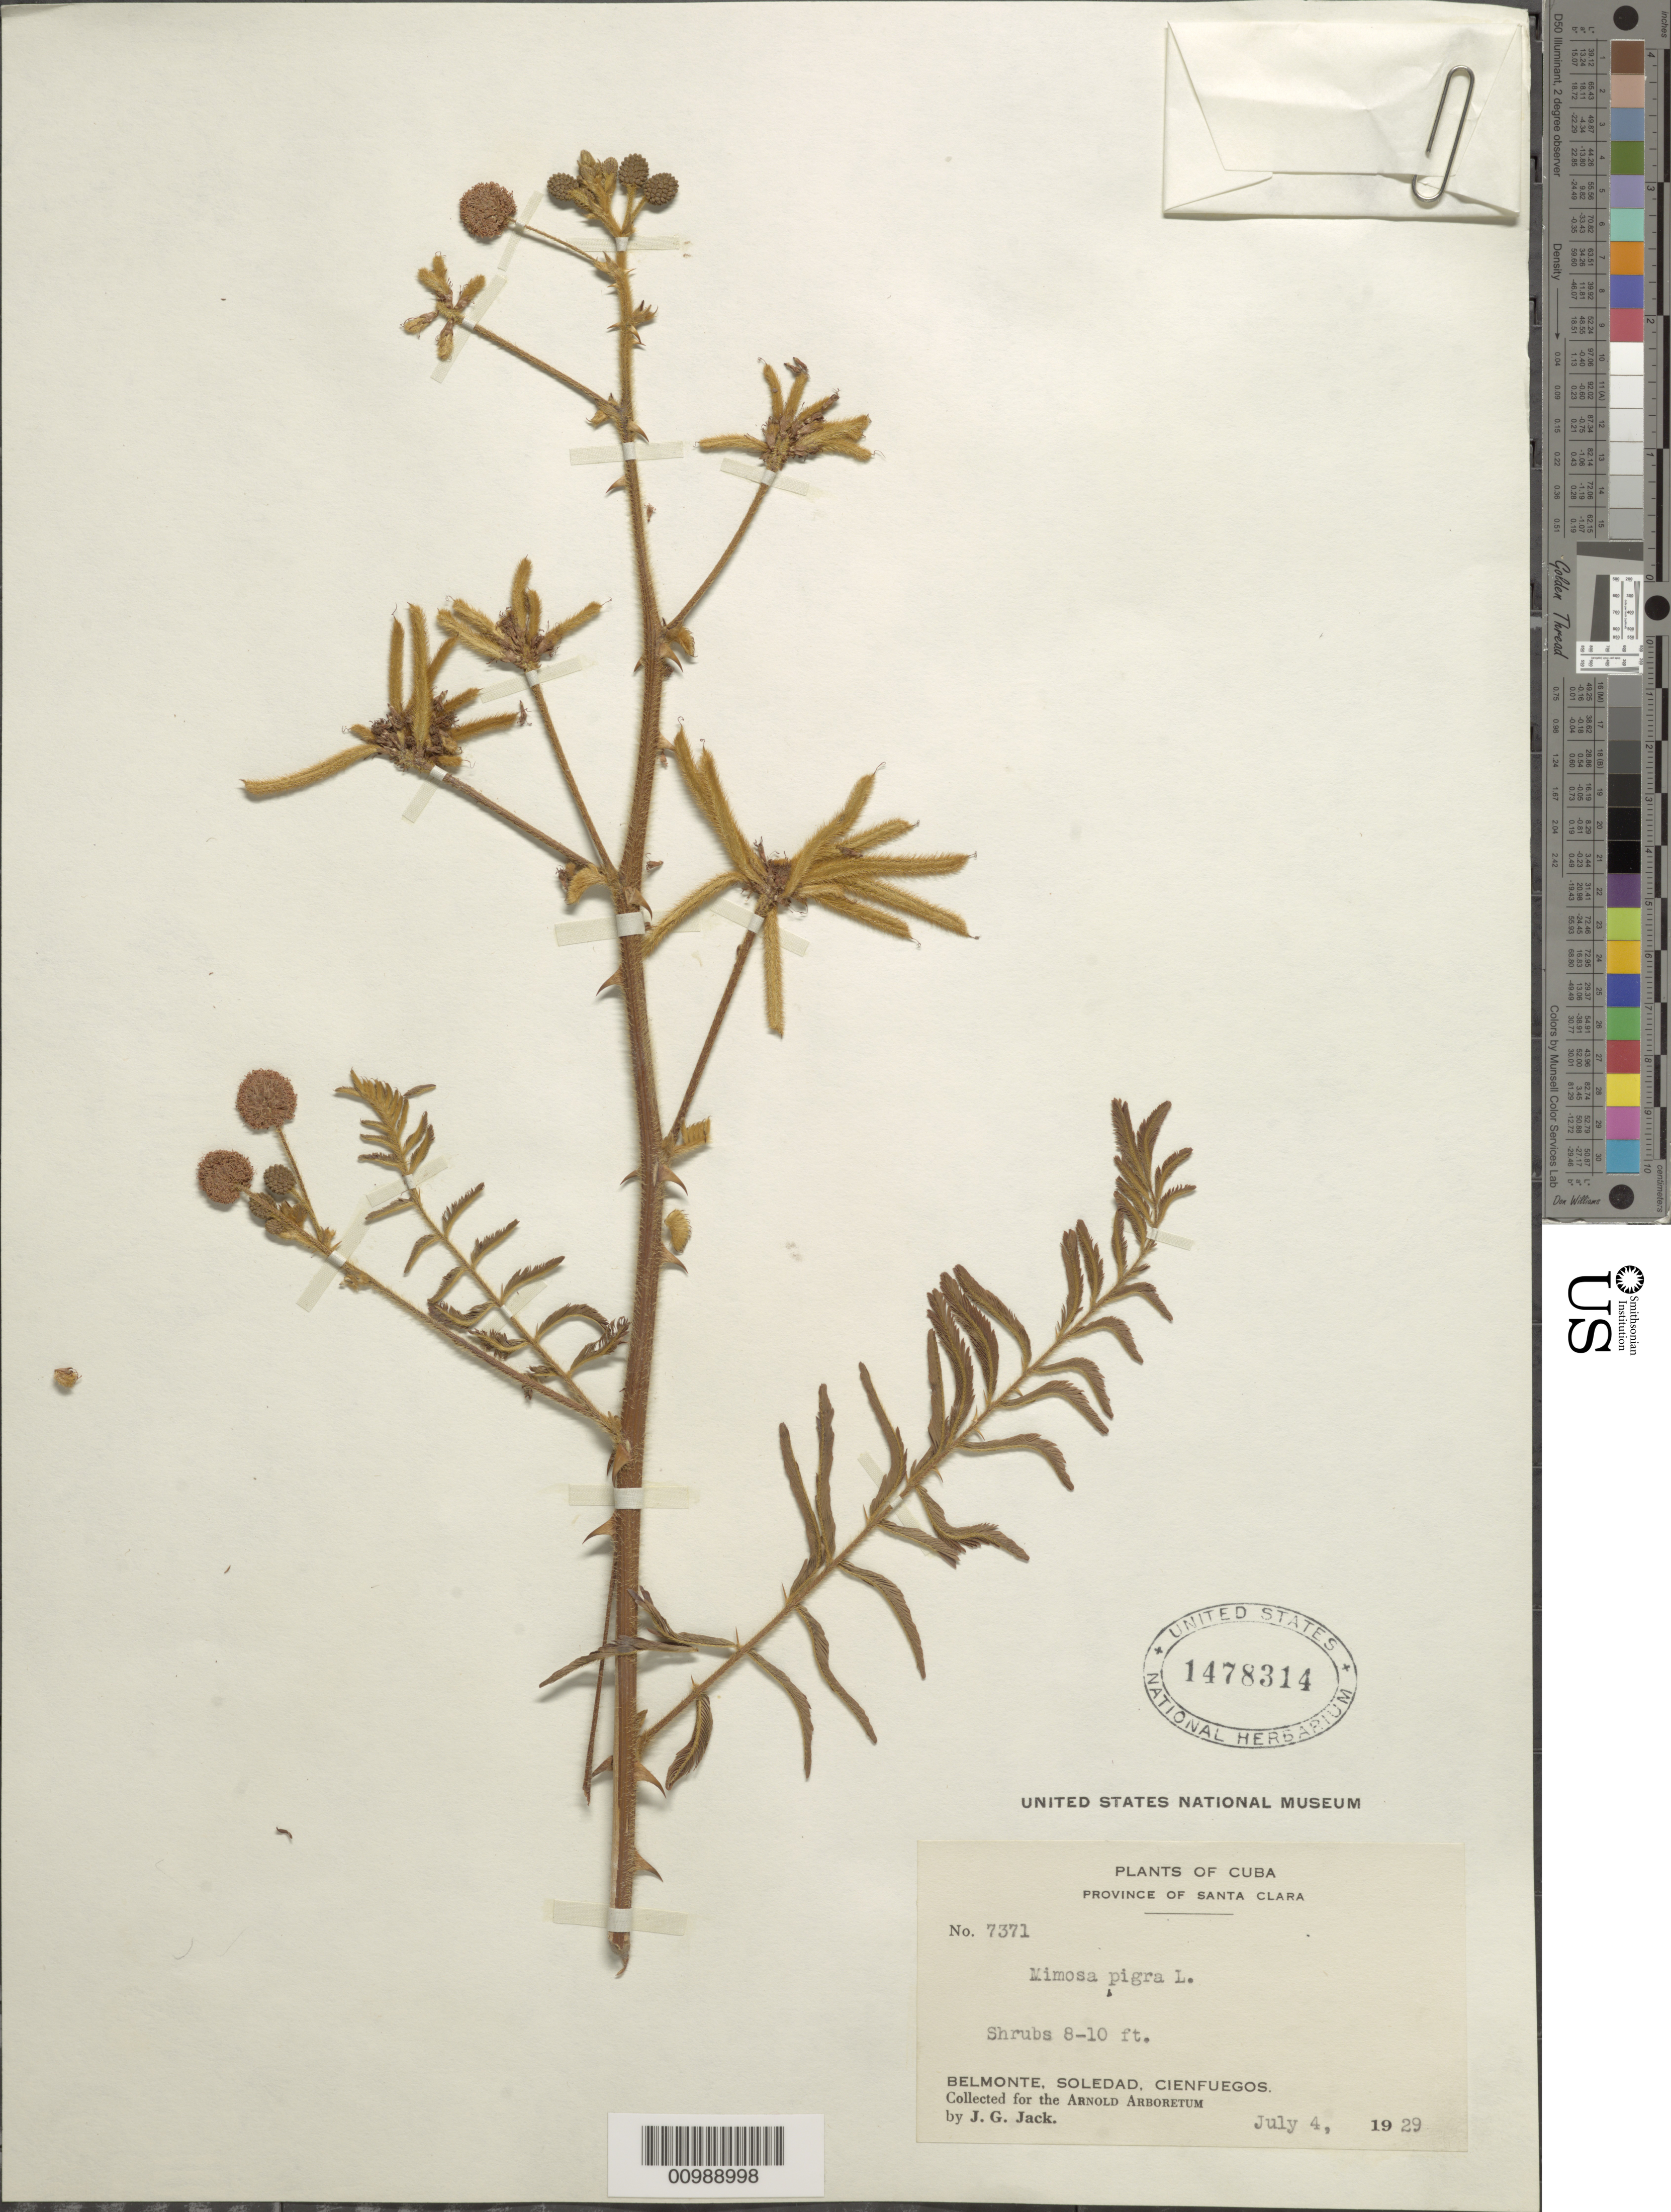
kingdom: Plantae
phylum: Tracheophyta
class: Magnoliopsida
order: Fabales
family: Fabaceae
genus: Mimosa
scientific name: Mimosa pigra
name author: L.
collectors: J. G. Jack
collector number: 7371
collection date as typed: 04 Jul 1929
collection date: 1929-07-04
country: Cuba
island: Cuba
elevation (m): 2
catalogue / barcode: US 1478314